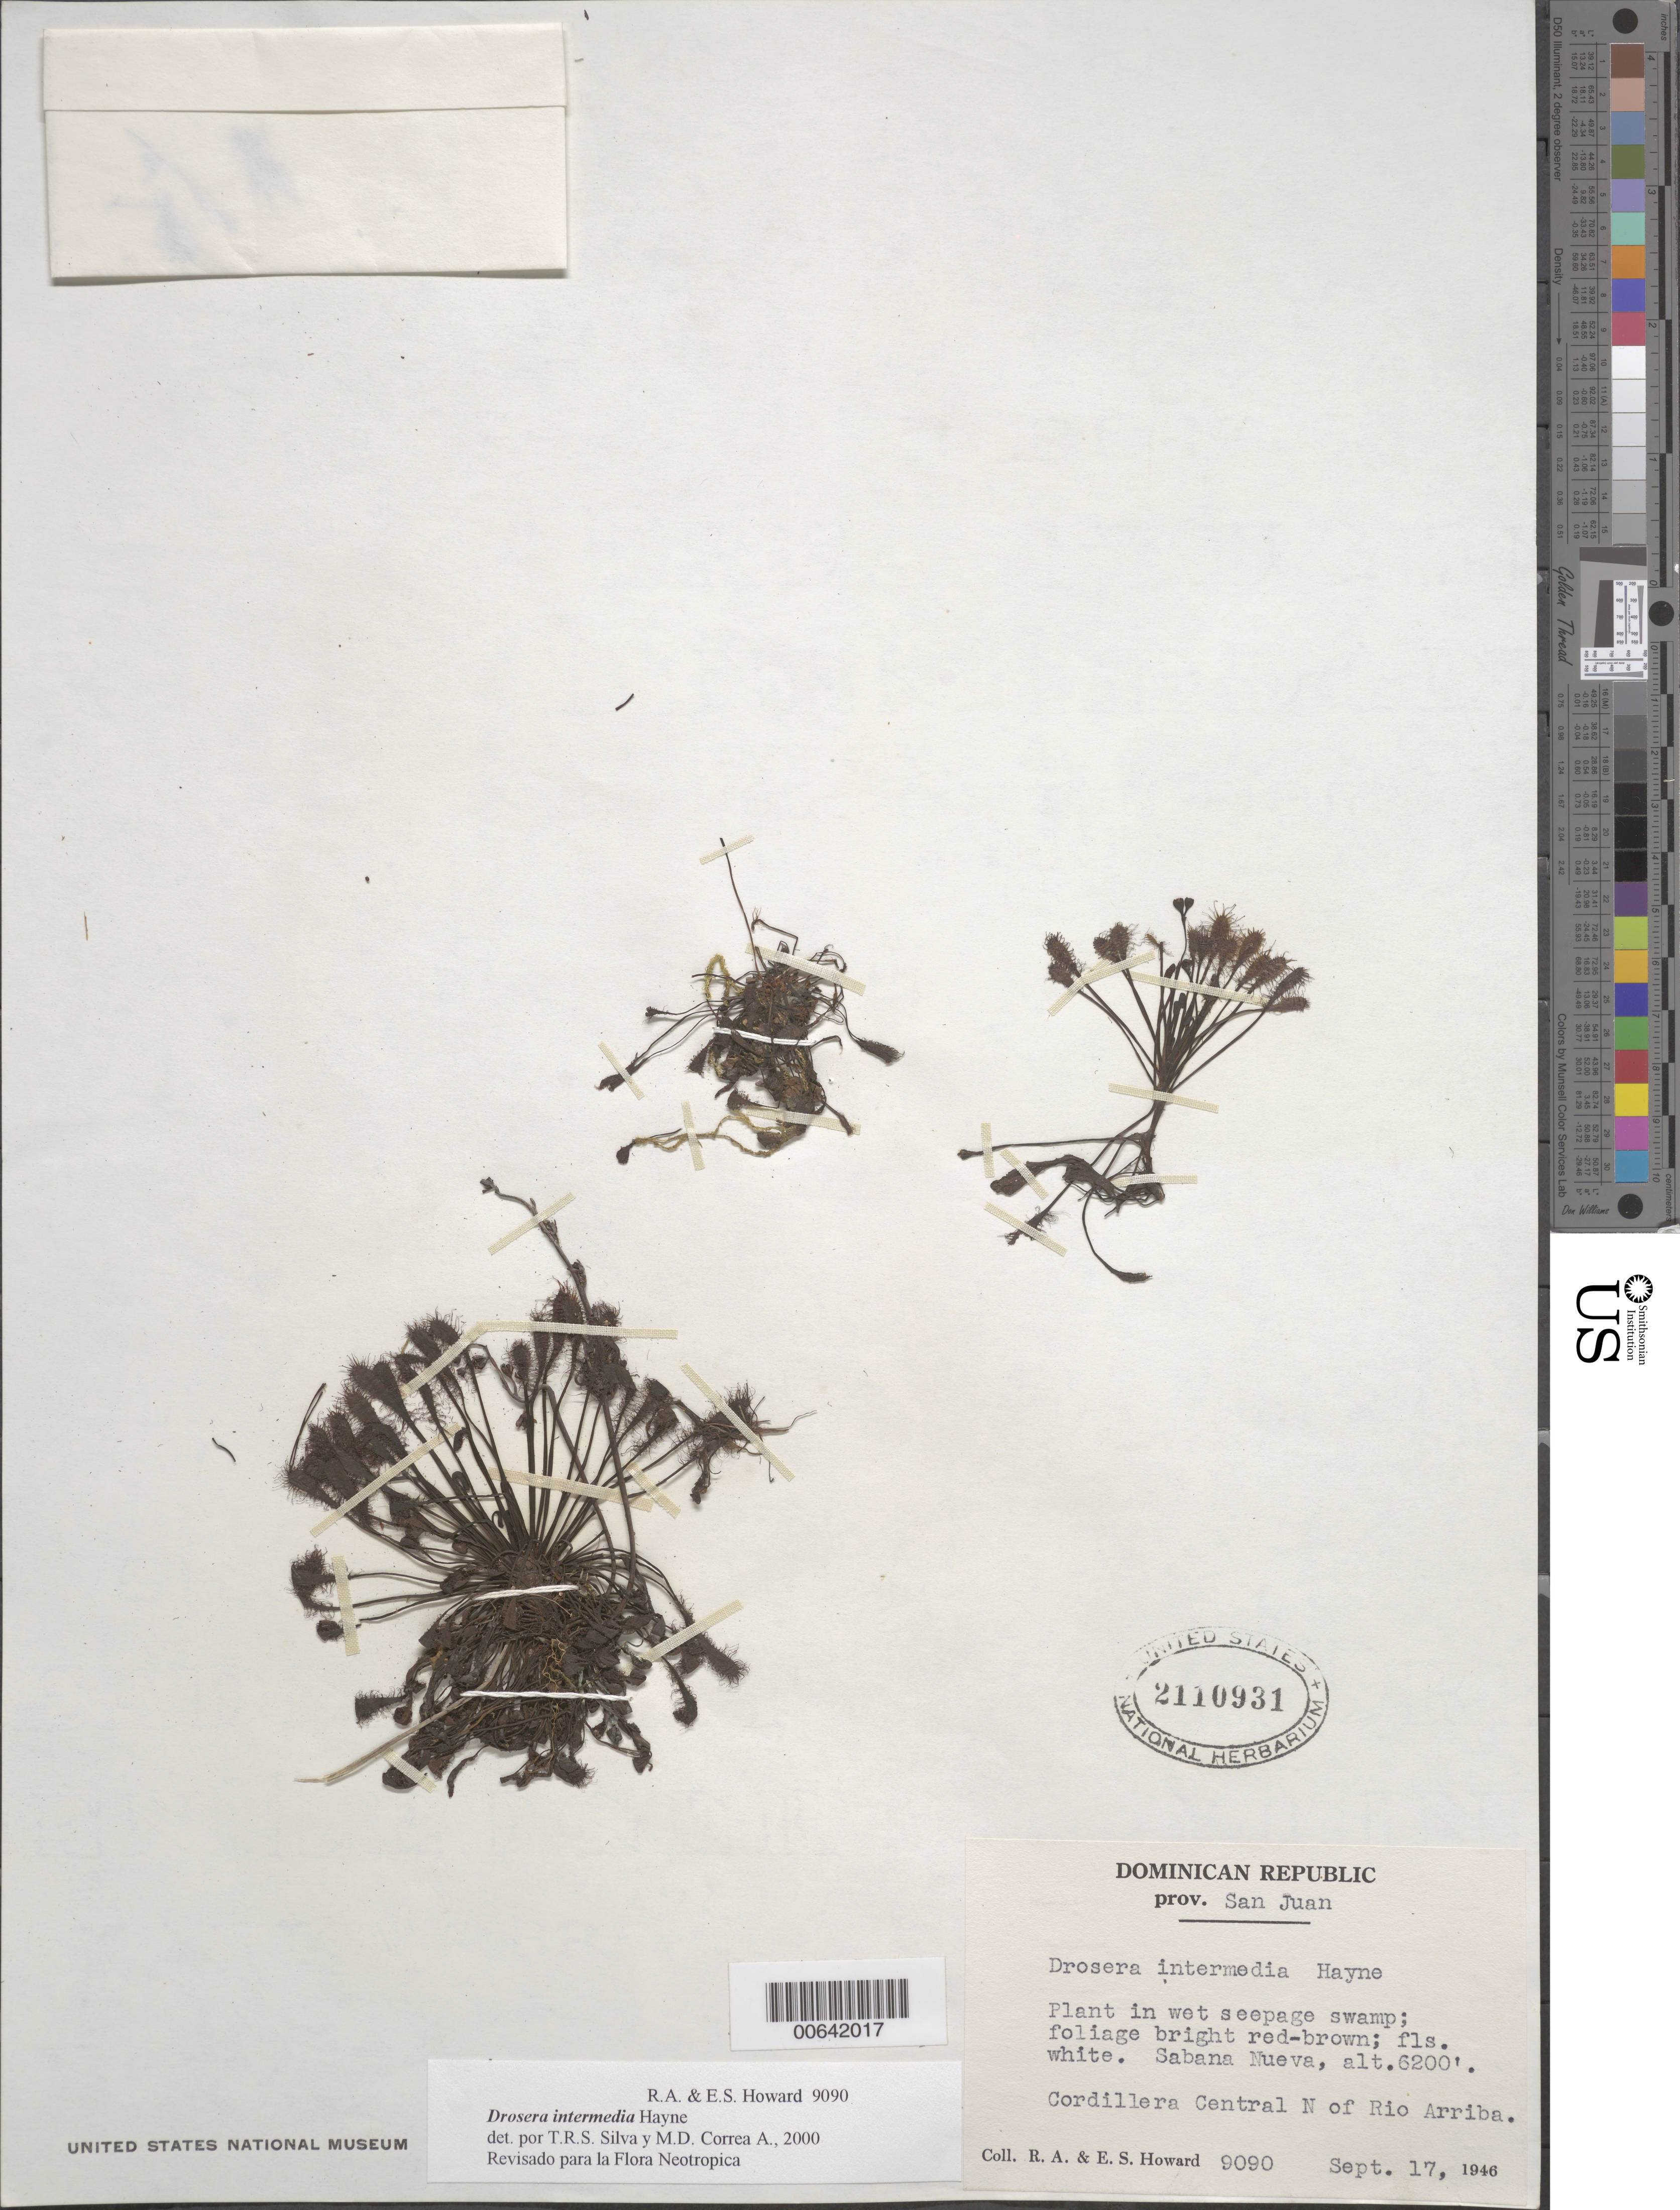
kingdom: Plantae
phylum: Tracheophyta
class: Magnoliopsida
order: Caryophyllales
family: Droseraceae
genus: Drosera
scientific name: Drosera intermedia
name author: Hayne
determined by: Silva, T. R. S. & Correa A. , M. D.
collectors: R. A. Howard & E. S. Howard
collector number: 9090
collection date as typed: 17 Sep 1946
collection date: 1946-09-17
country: Dominican Republic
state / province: San Juan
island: Hispaniola Island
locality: Cordillera Central N of Rio Arriba.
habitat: In wet seepage swamp.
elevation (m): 1890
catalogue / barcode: US 2110931